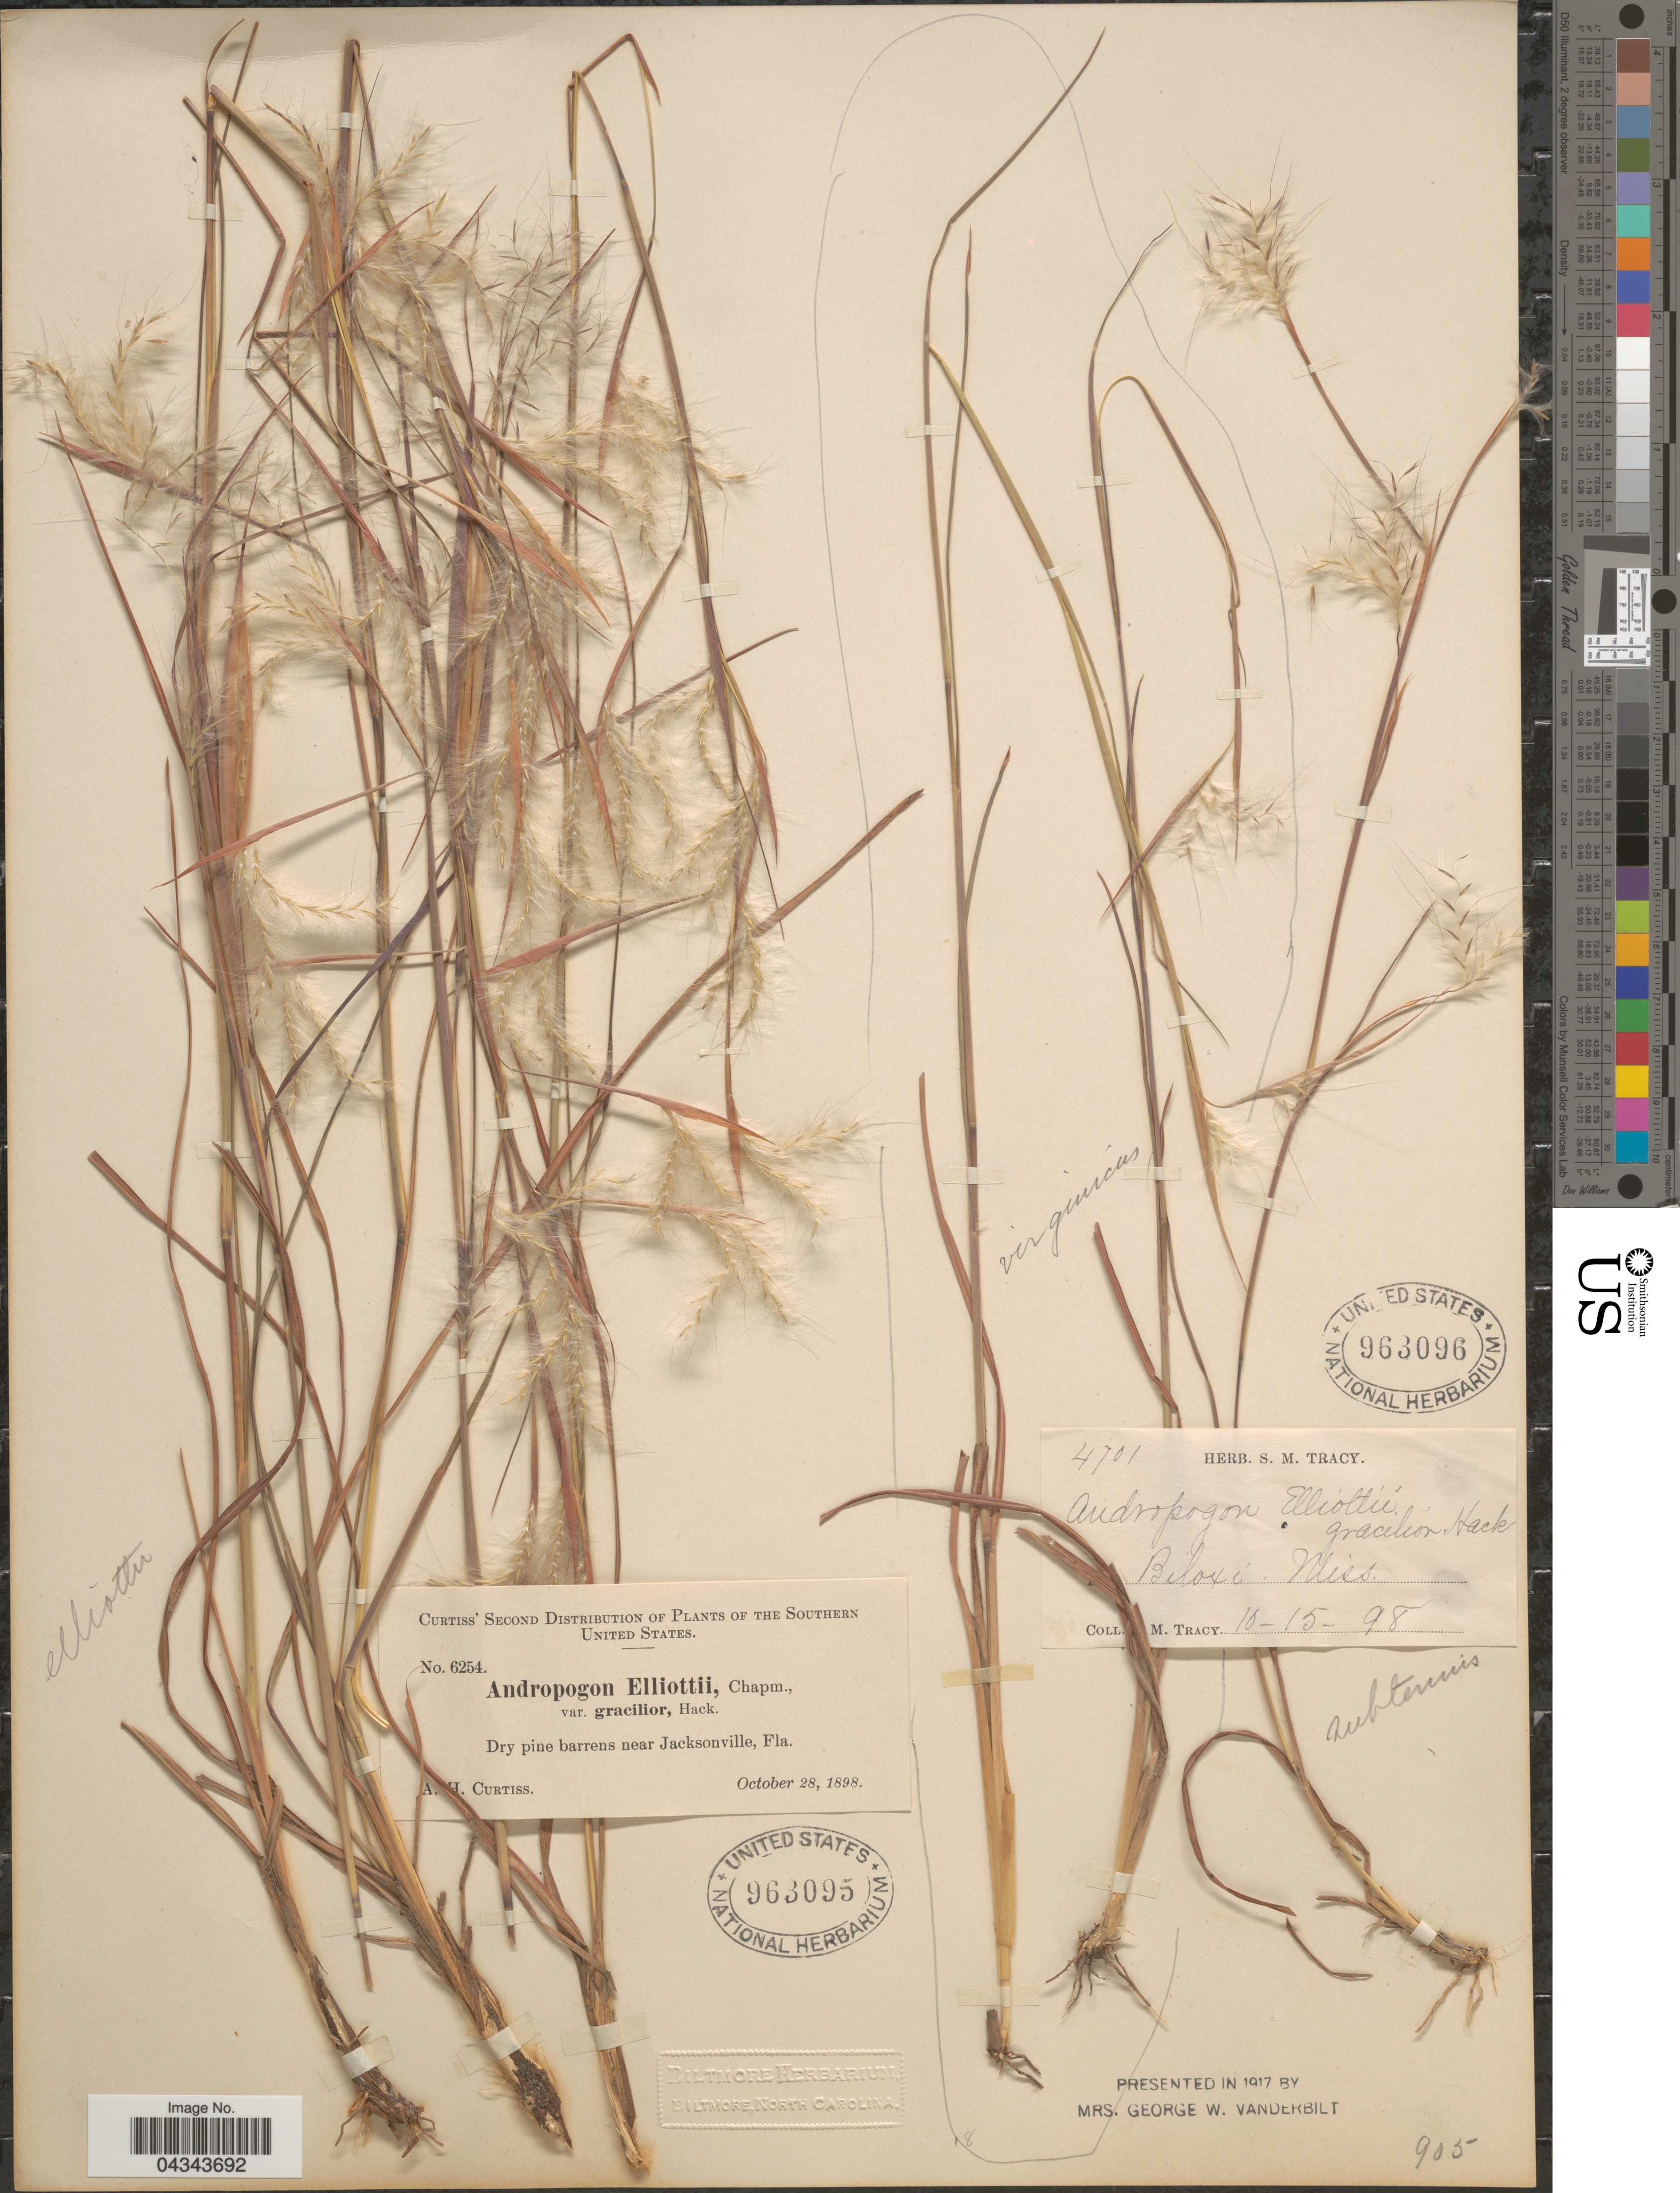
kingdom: Plantae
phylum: Tracheophyta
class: Liliopsida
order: Poales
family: Poaceae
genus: Andropogon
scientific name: Andropogon ternarius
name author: Michx.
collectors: A. H. Curtiss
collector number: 6254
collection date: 1898-10-28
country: United States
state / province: Florida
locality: The Southern United States. Near Jacksonville.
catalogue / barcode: US 963095